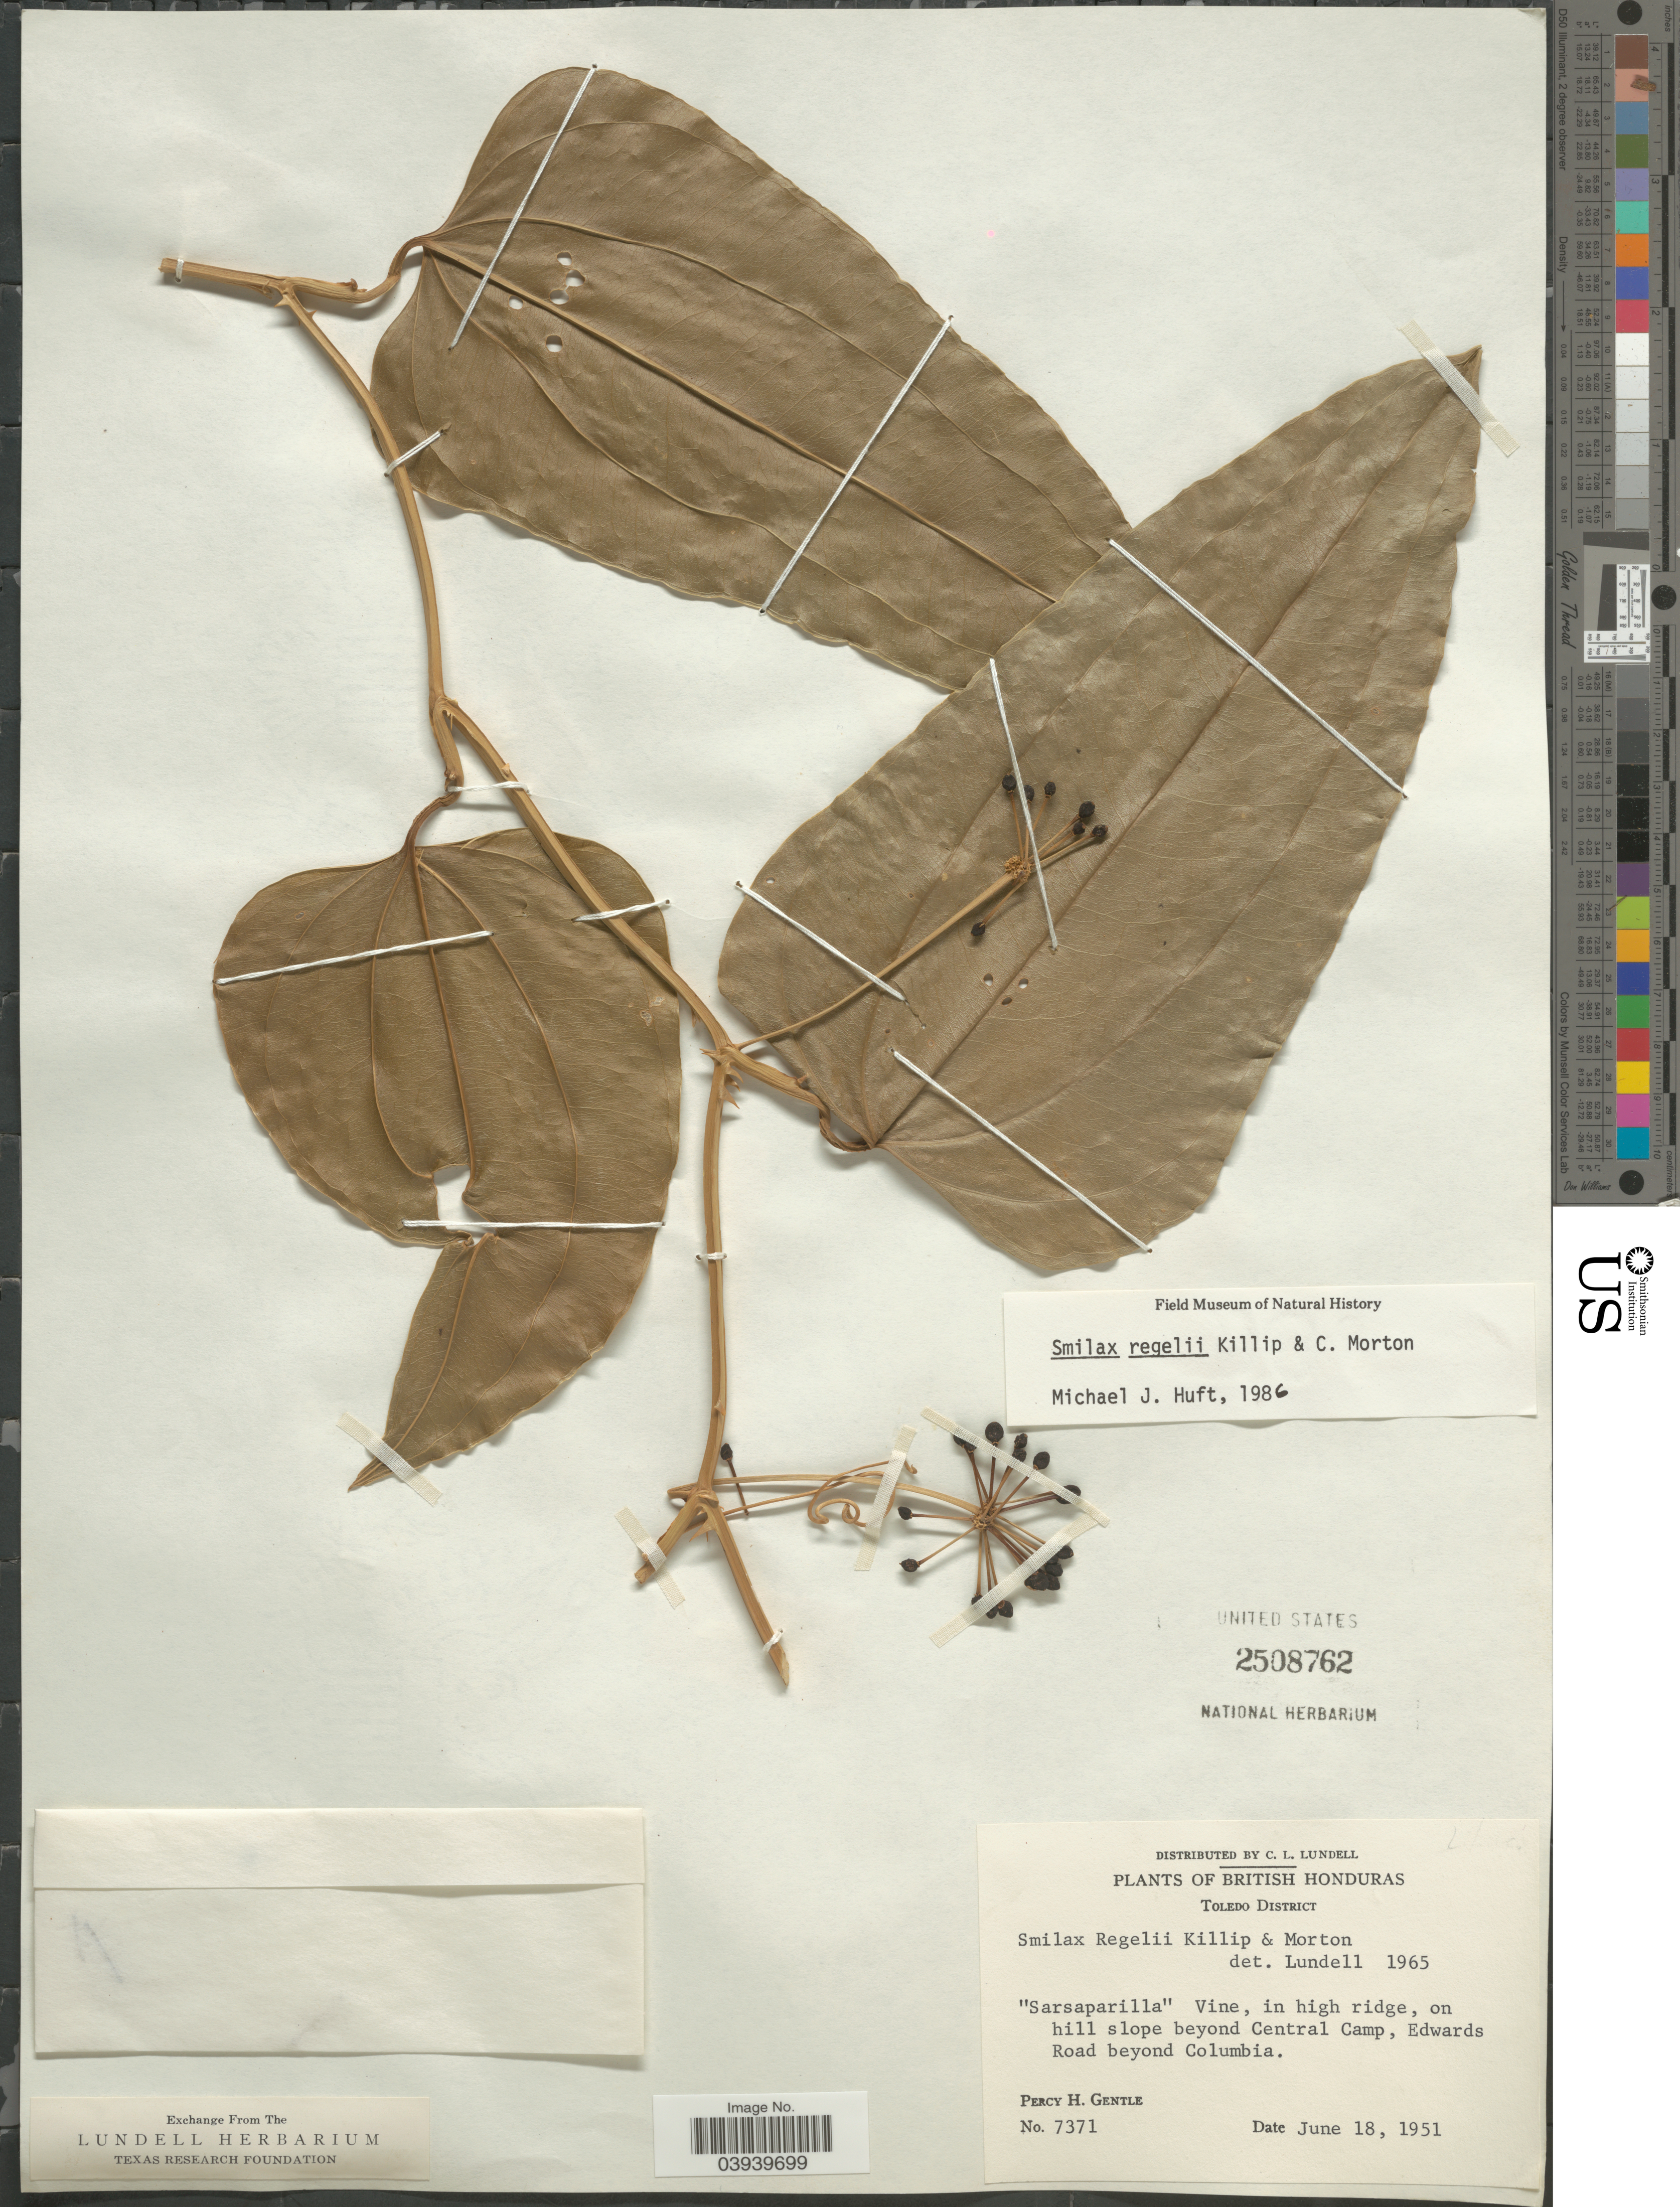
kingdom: Plantae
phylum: Tracheophyta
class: Liliopsida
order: Liliales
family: Smilacaceae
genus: Smilax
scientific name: Smilax regelii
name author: Killip & C.V. Morton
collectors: P. H. Gentle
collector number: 7371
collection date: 1951-06-18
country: Belize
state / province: Toledo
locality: British Honduras. Toledo District. On hill slope beyond Central Camp, Edwards Road beyond Columbia.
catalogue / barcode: US 2508762